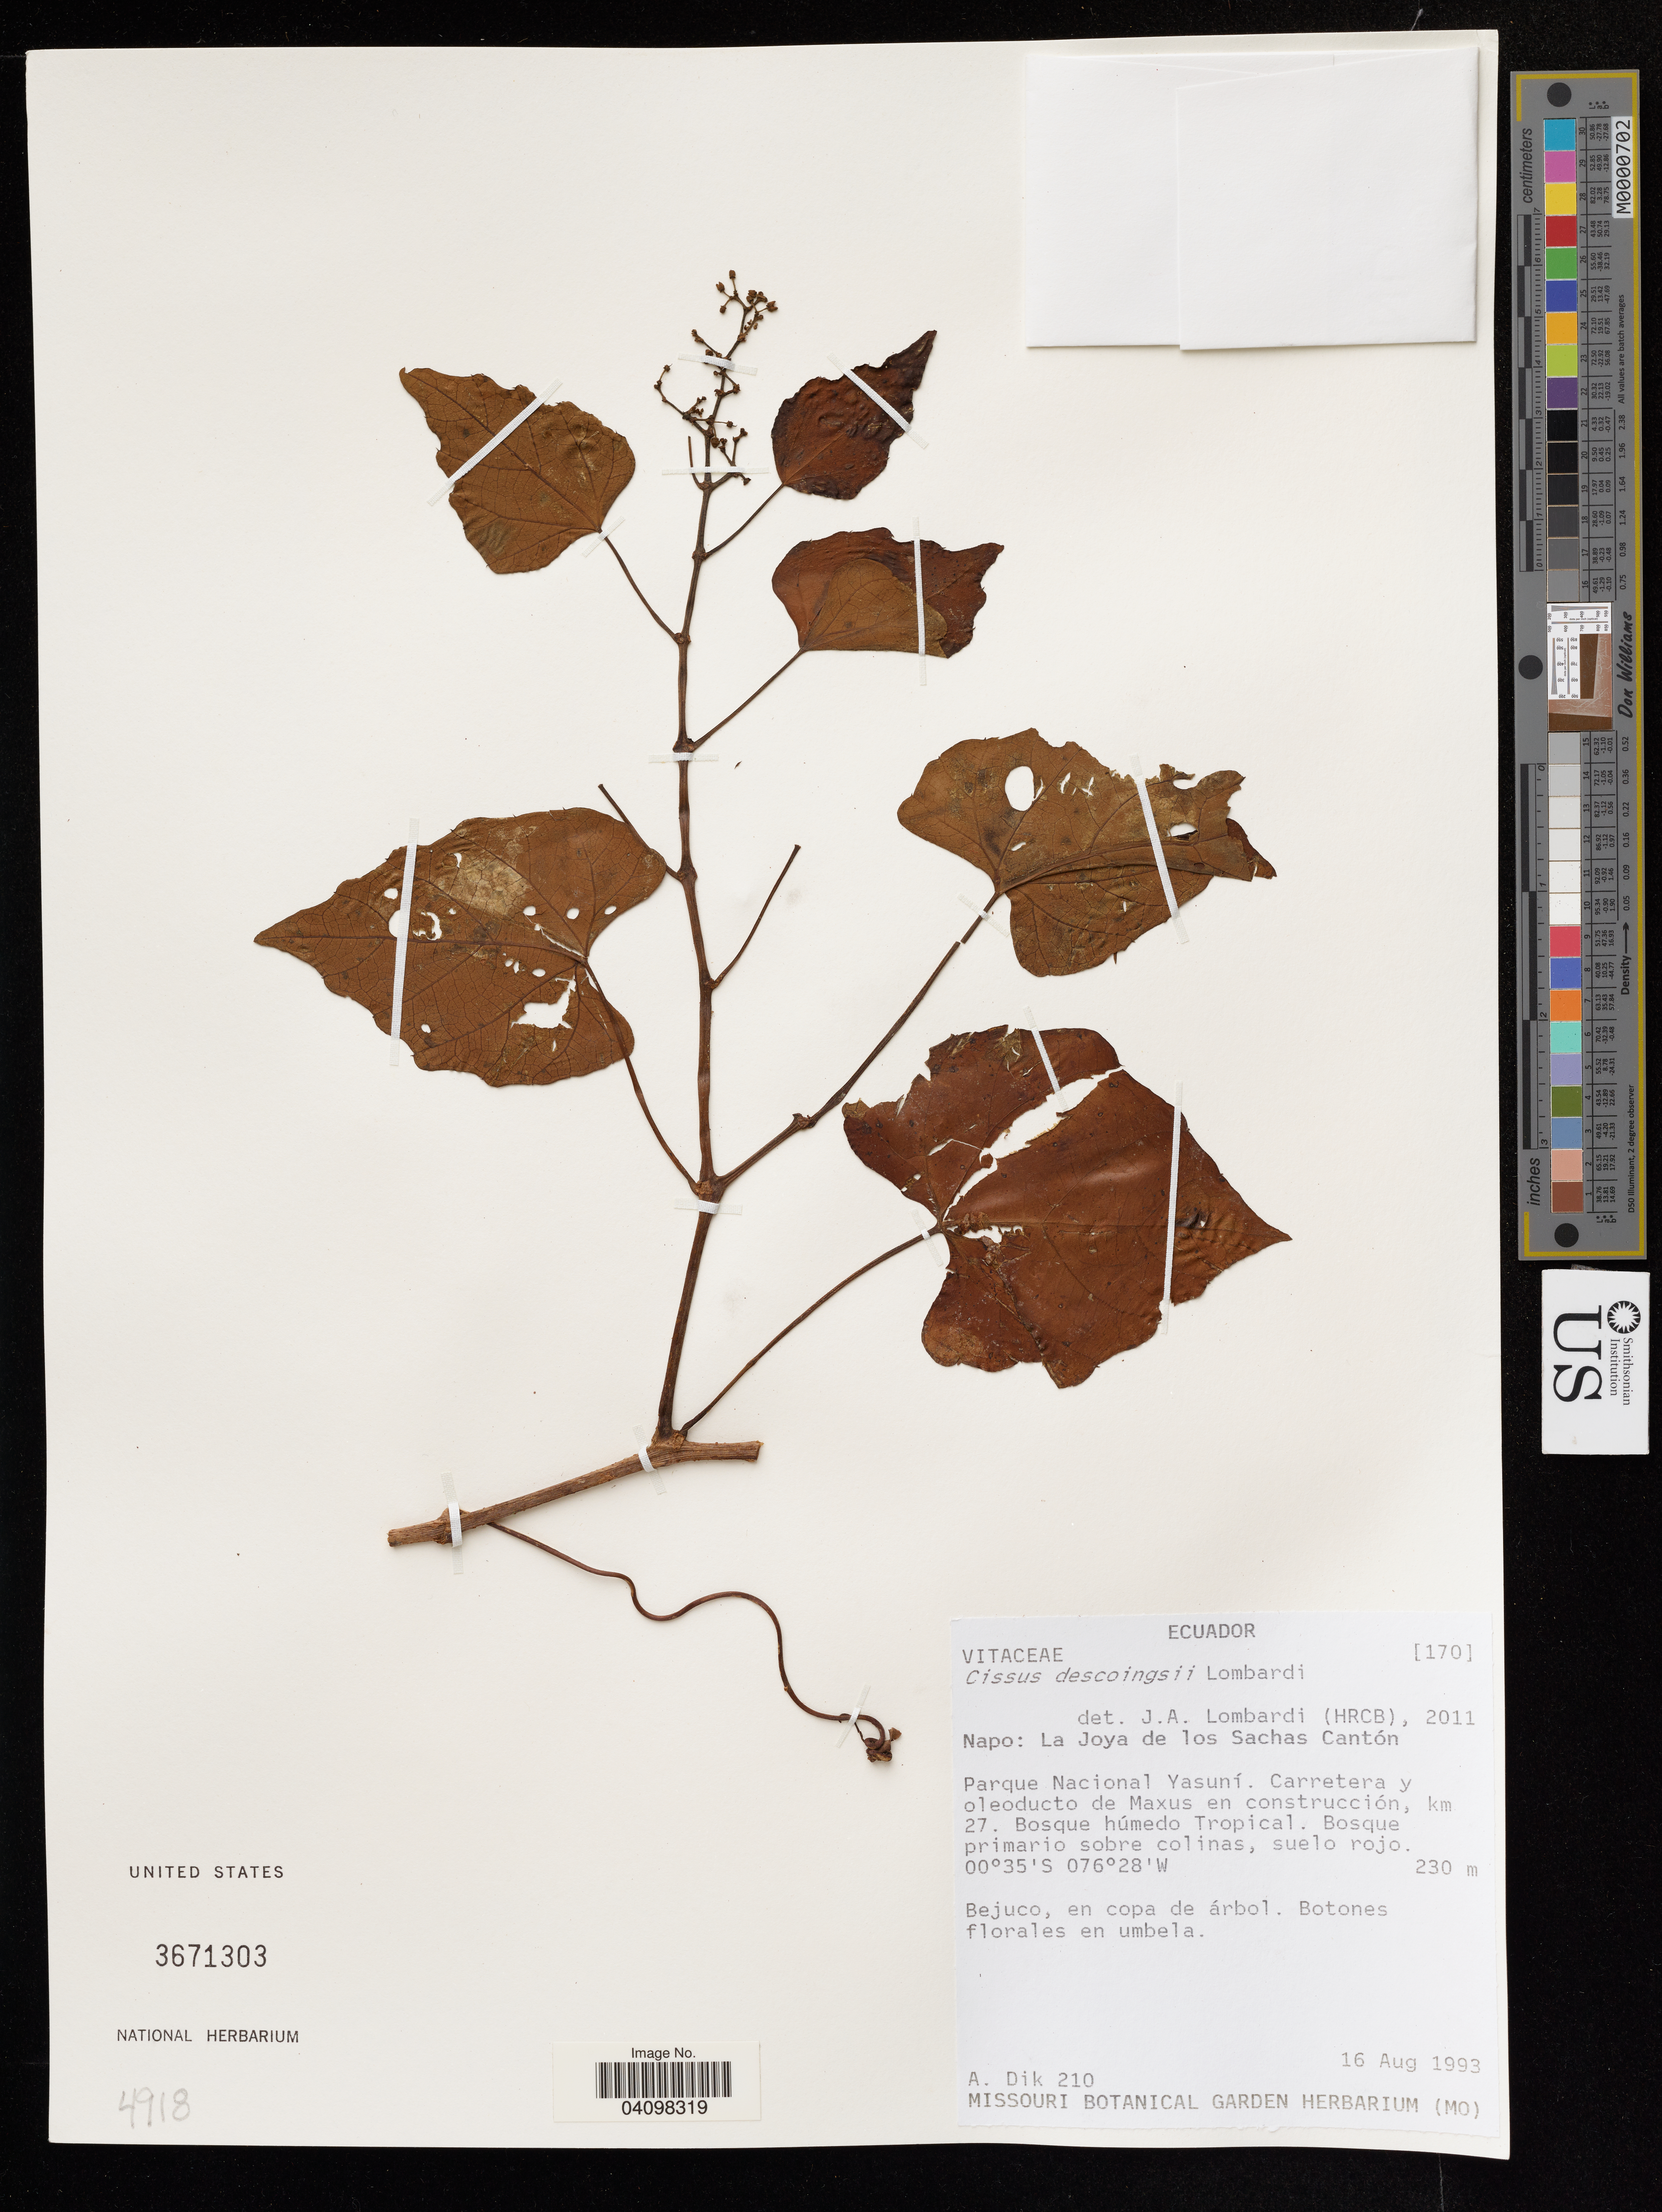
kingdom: Plantae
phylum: Tracheophyta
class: Magnoliopsida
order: Vitales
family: Vitaceae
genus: Cissus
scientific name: Cissus descoingsii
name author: Lombardi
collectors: A. Dik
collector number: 210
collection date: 1993-08-16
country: Ecuador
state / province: Napo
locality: La Joya de los Sachas Cantón. Parque Nacional Yasuní. Carretera y oleoducto de Maxus en construcción, km 27.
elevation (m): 230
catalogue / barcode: US 3671303